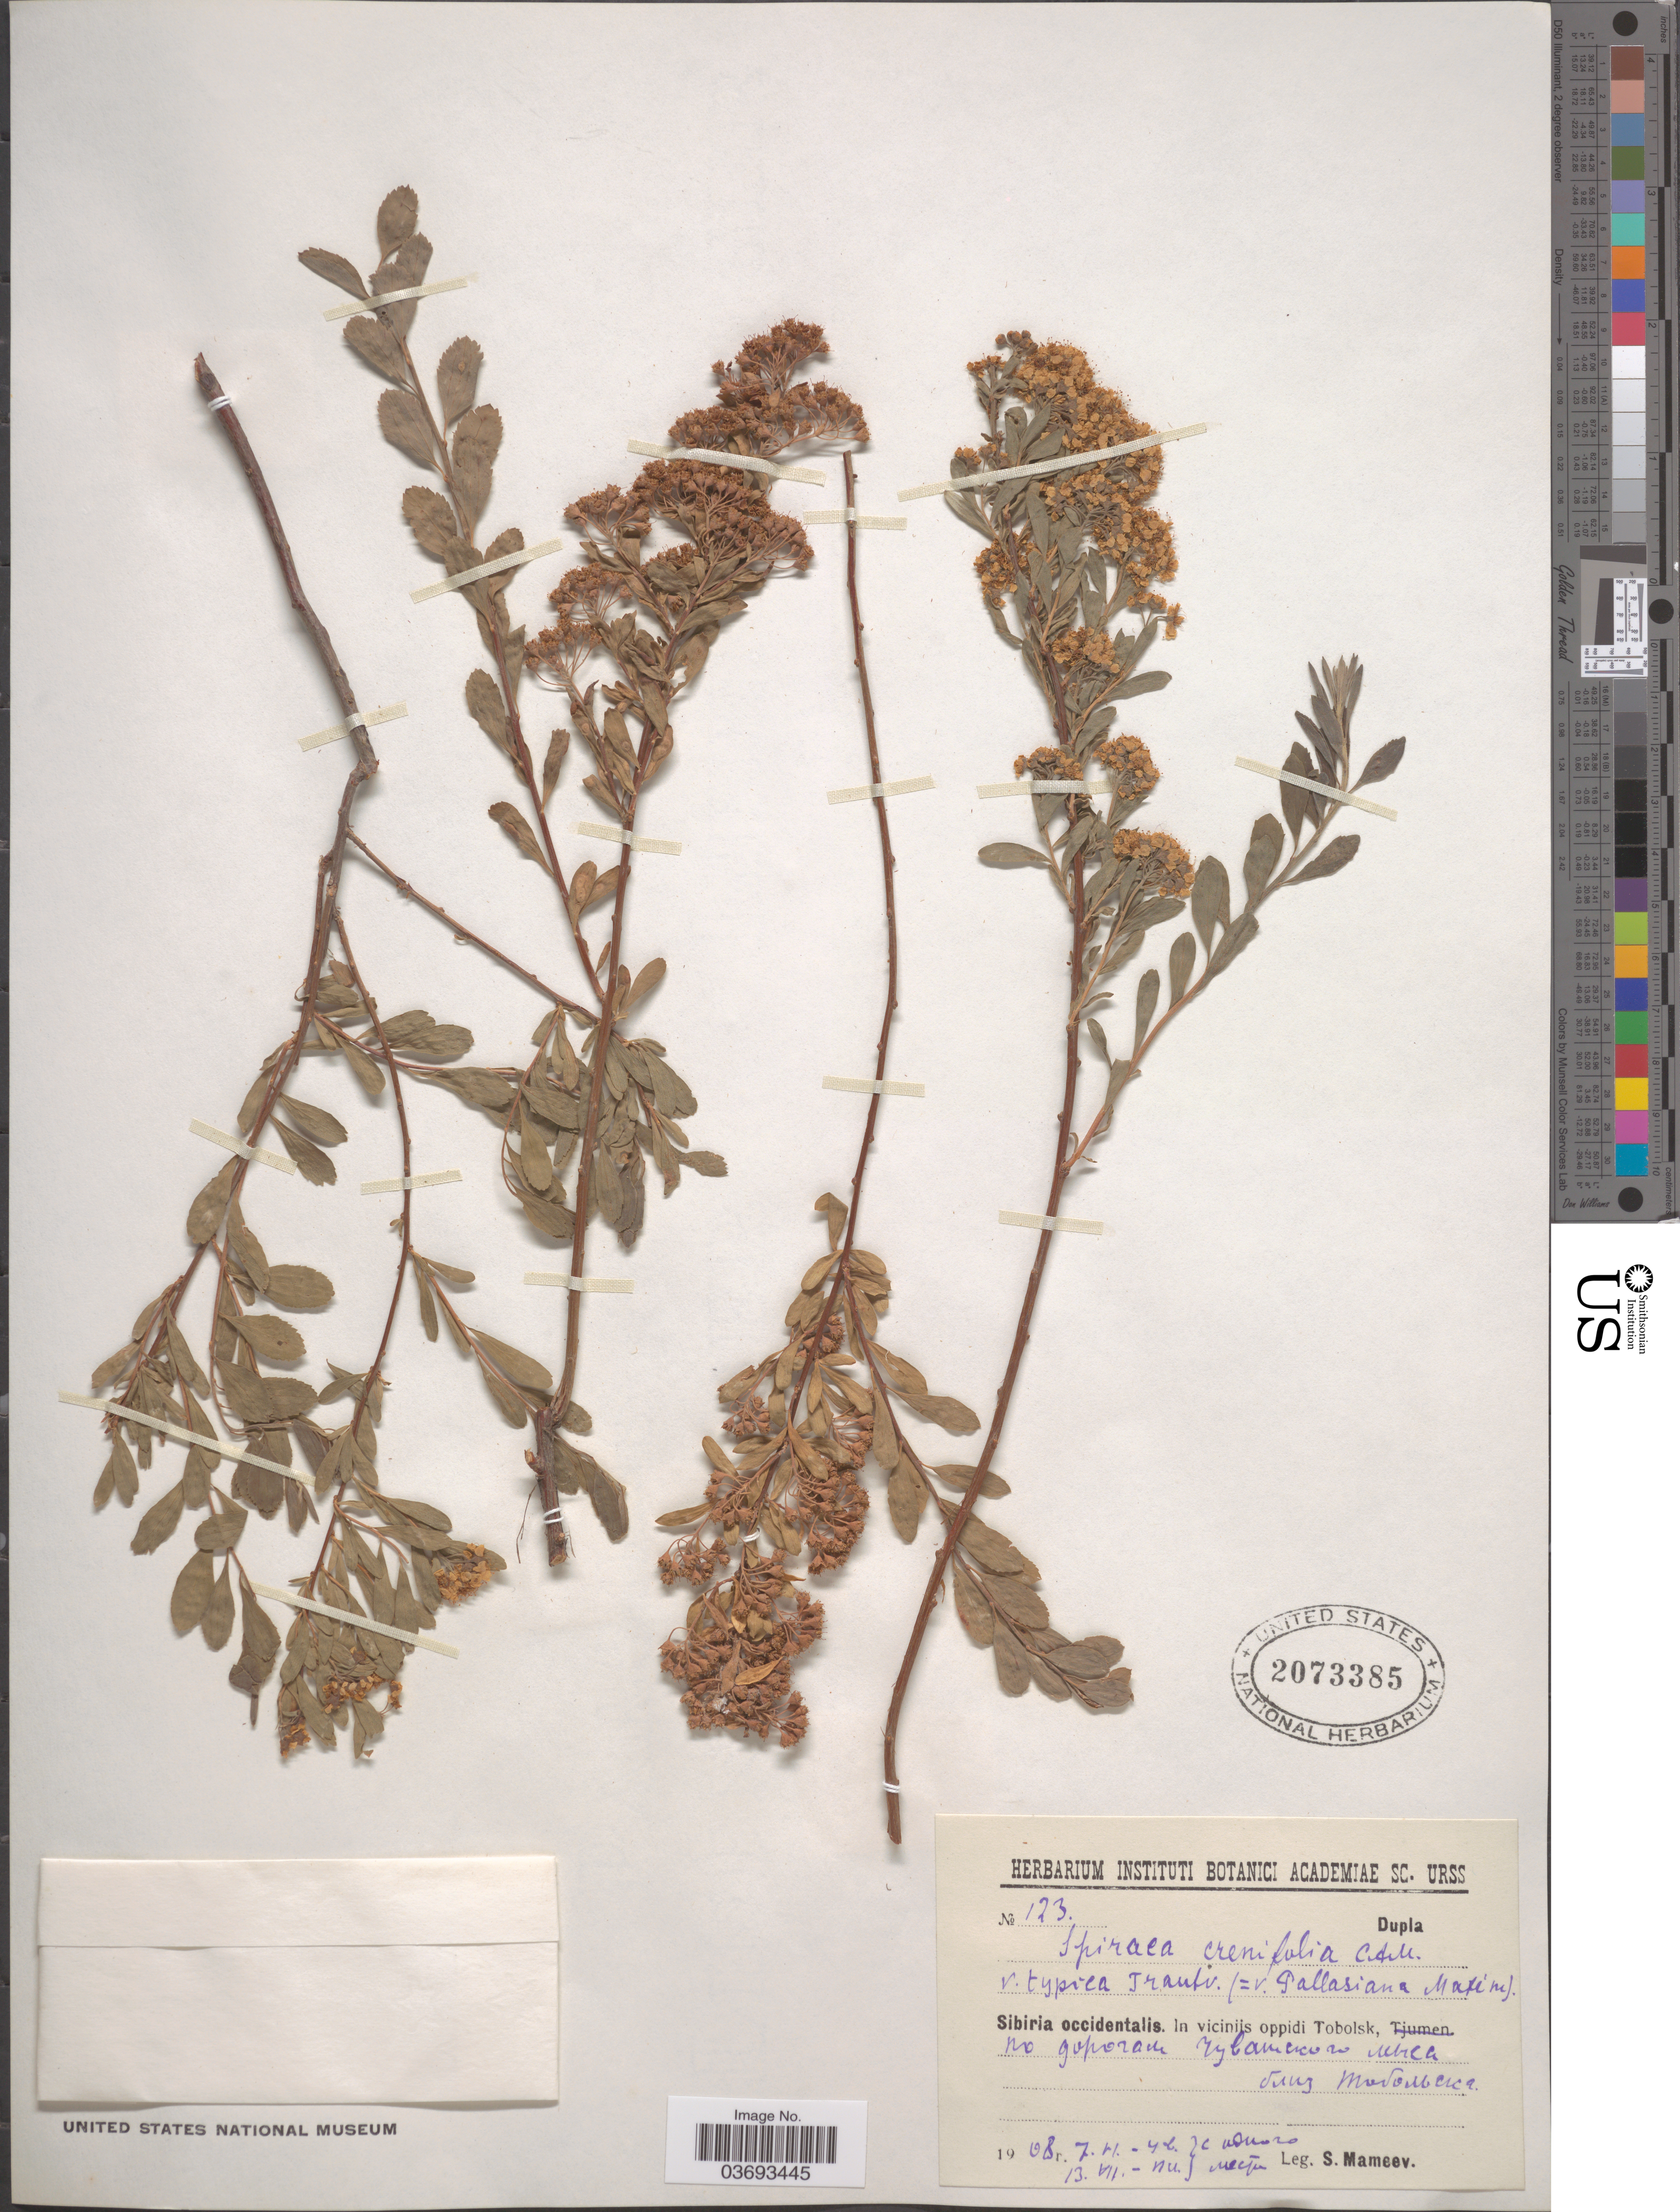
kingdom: Plantae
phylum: Tracheophyta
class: Magnoliopsida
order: Rosales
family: Rosaceae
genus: Spiraea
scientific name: Spiraea crenifolia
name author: C.A. Mey.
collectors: S. Mameev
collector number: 123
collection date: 1908-06-07/1908-07-13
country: Russian Federation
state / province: Tyumen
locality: Sibiria occidentalis. In viciniis oppidi Tobolsk, X.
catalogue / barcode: US 2073385